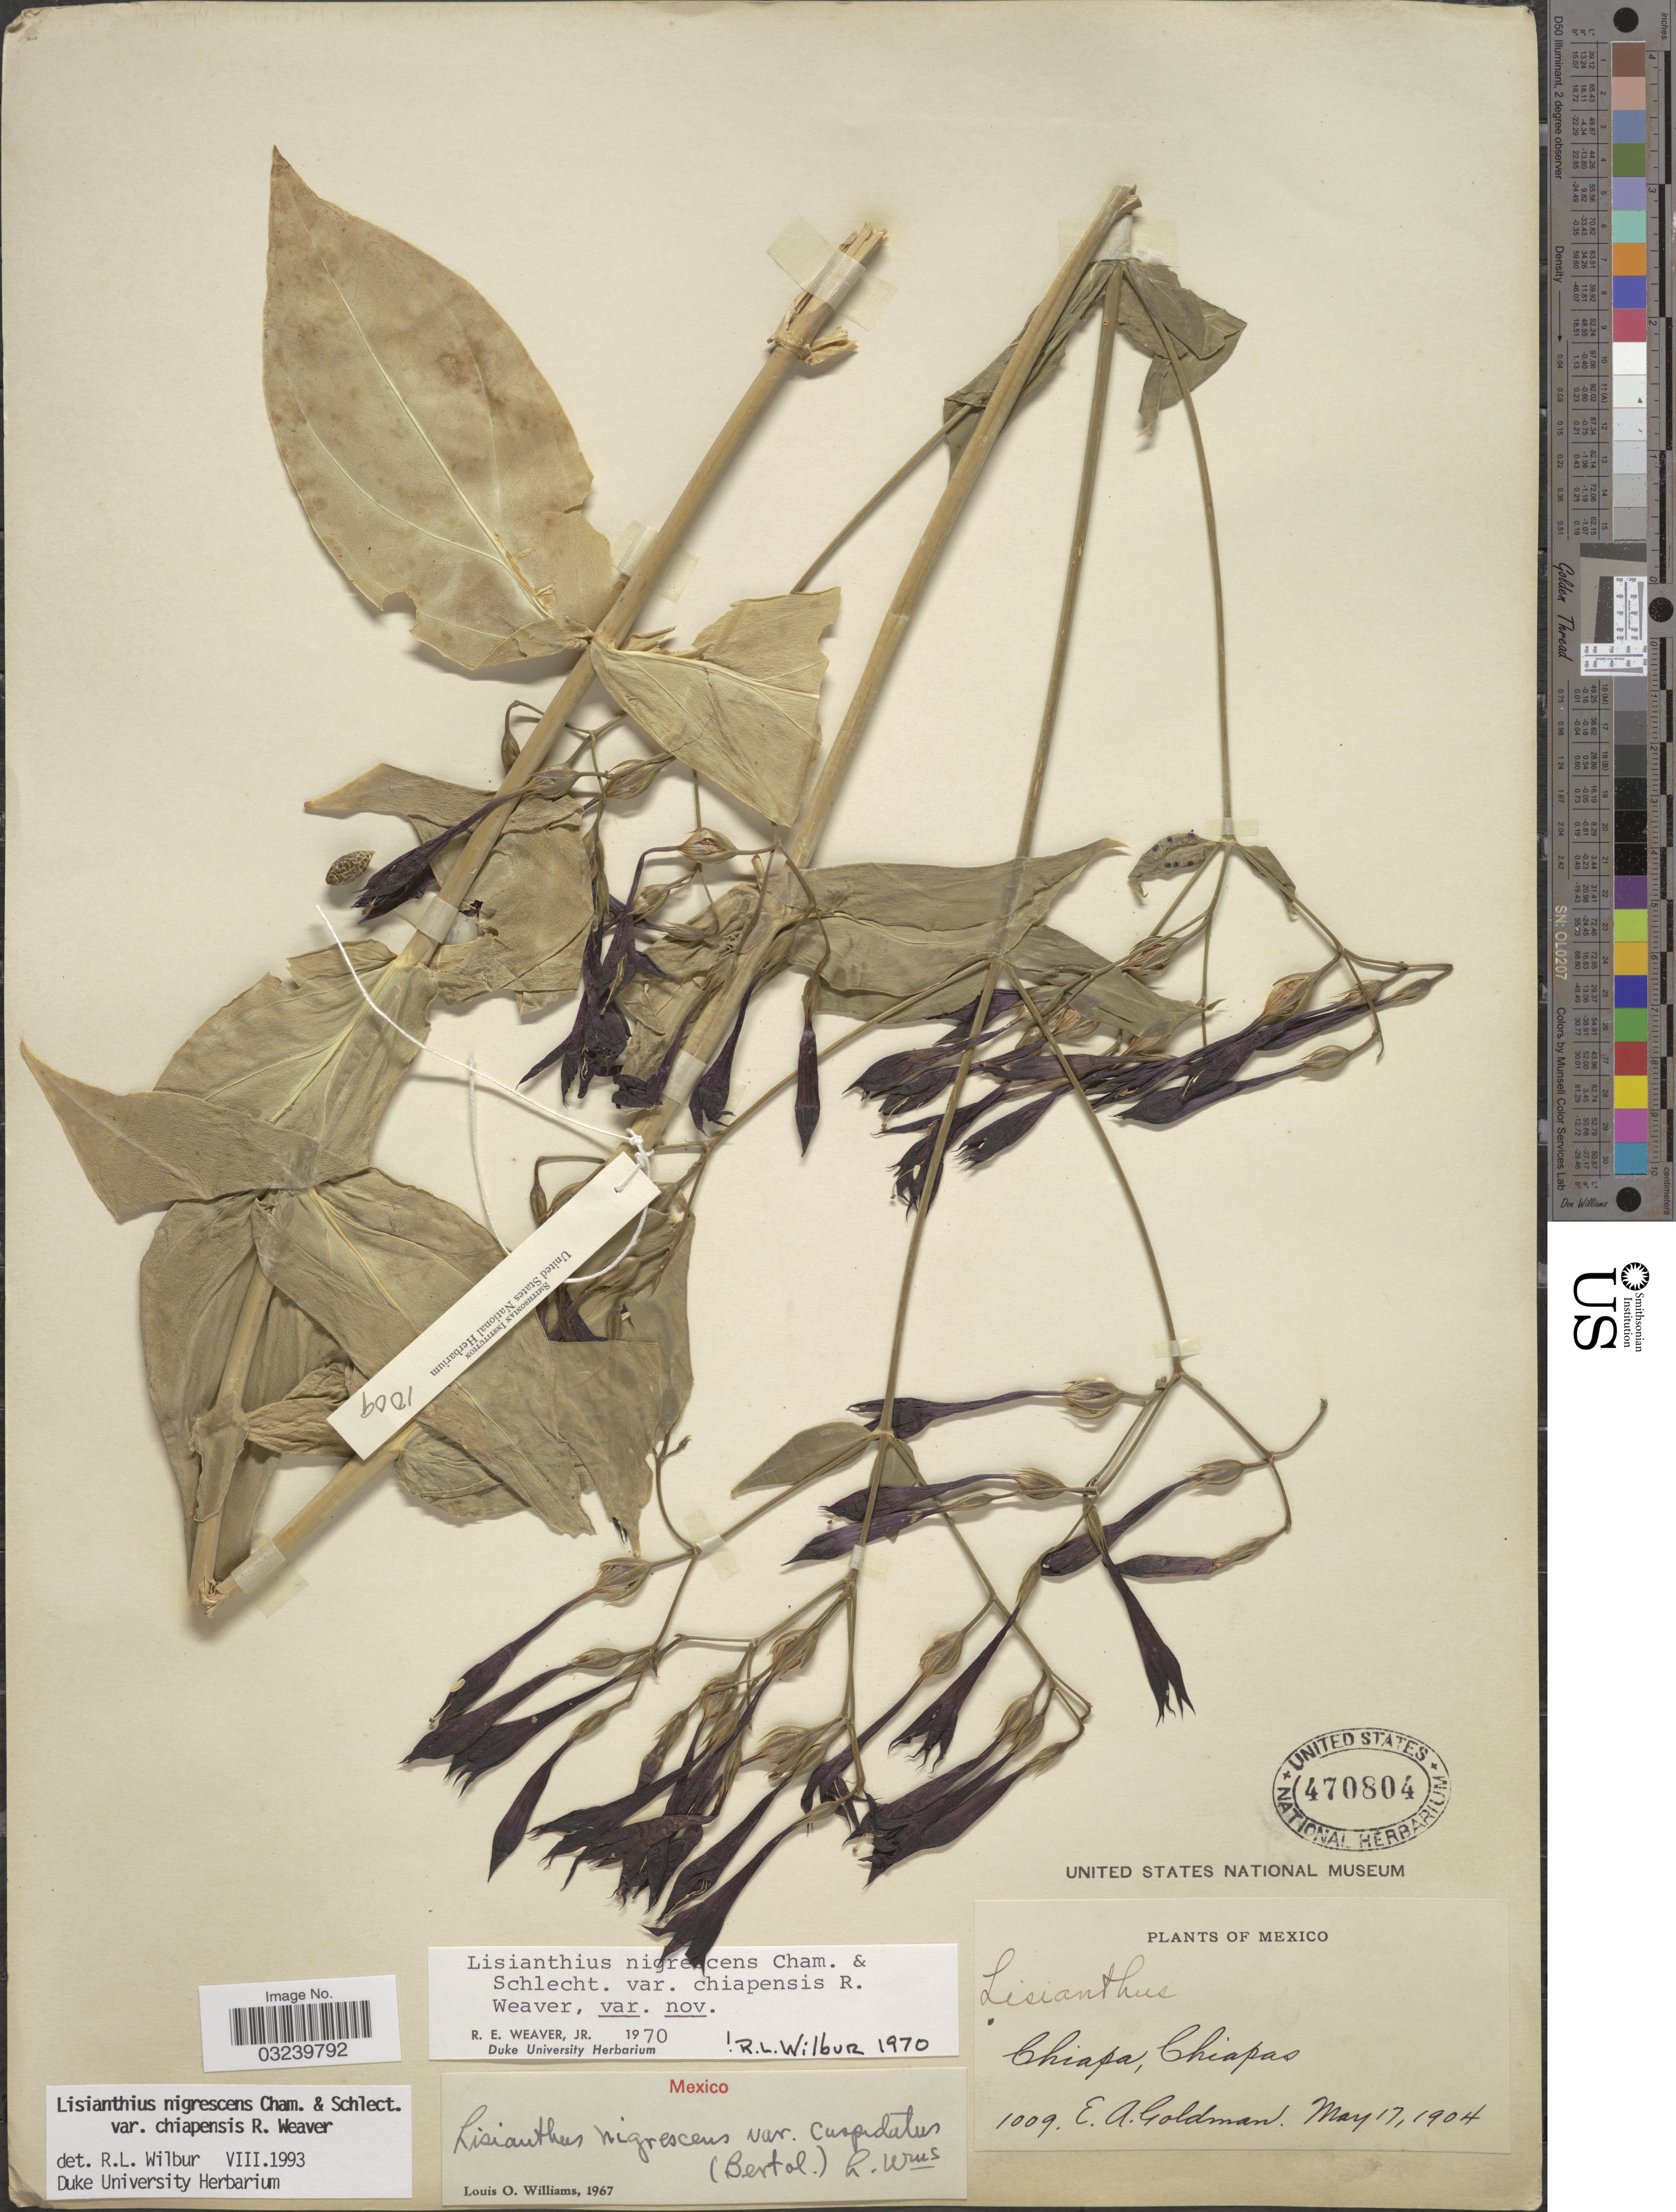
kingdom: Plantae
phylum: Tracheophyta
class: Magnoliopsida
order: Gentianales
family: Gentianaceae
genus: Lisianthius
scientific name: Lisianthius nigrescens var. chiapensis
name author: Weaver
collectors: E. A. Goldman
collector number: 1009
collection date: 1904-05-17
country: Mexico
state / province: Chiapas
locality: Chiapa.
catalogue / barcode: US 470804